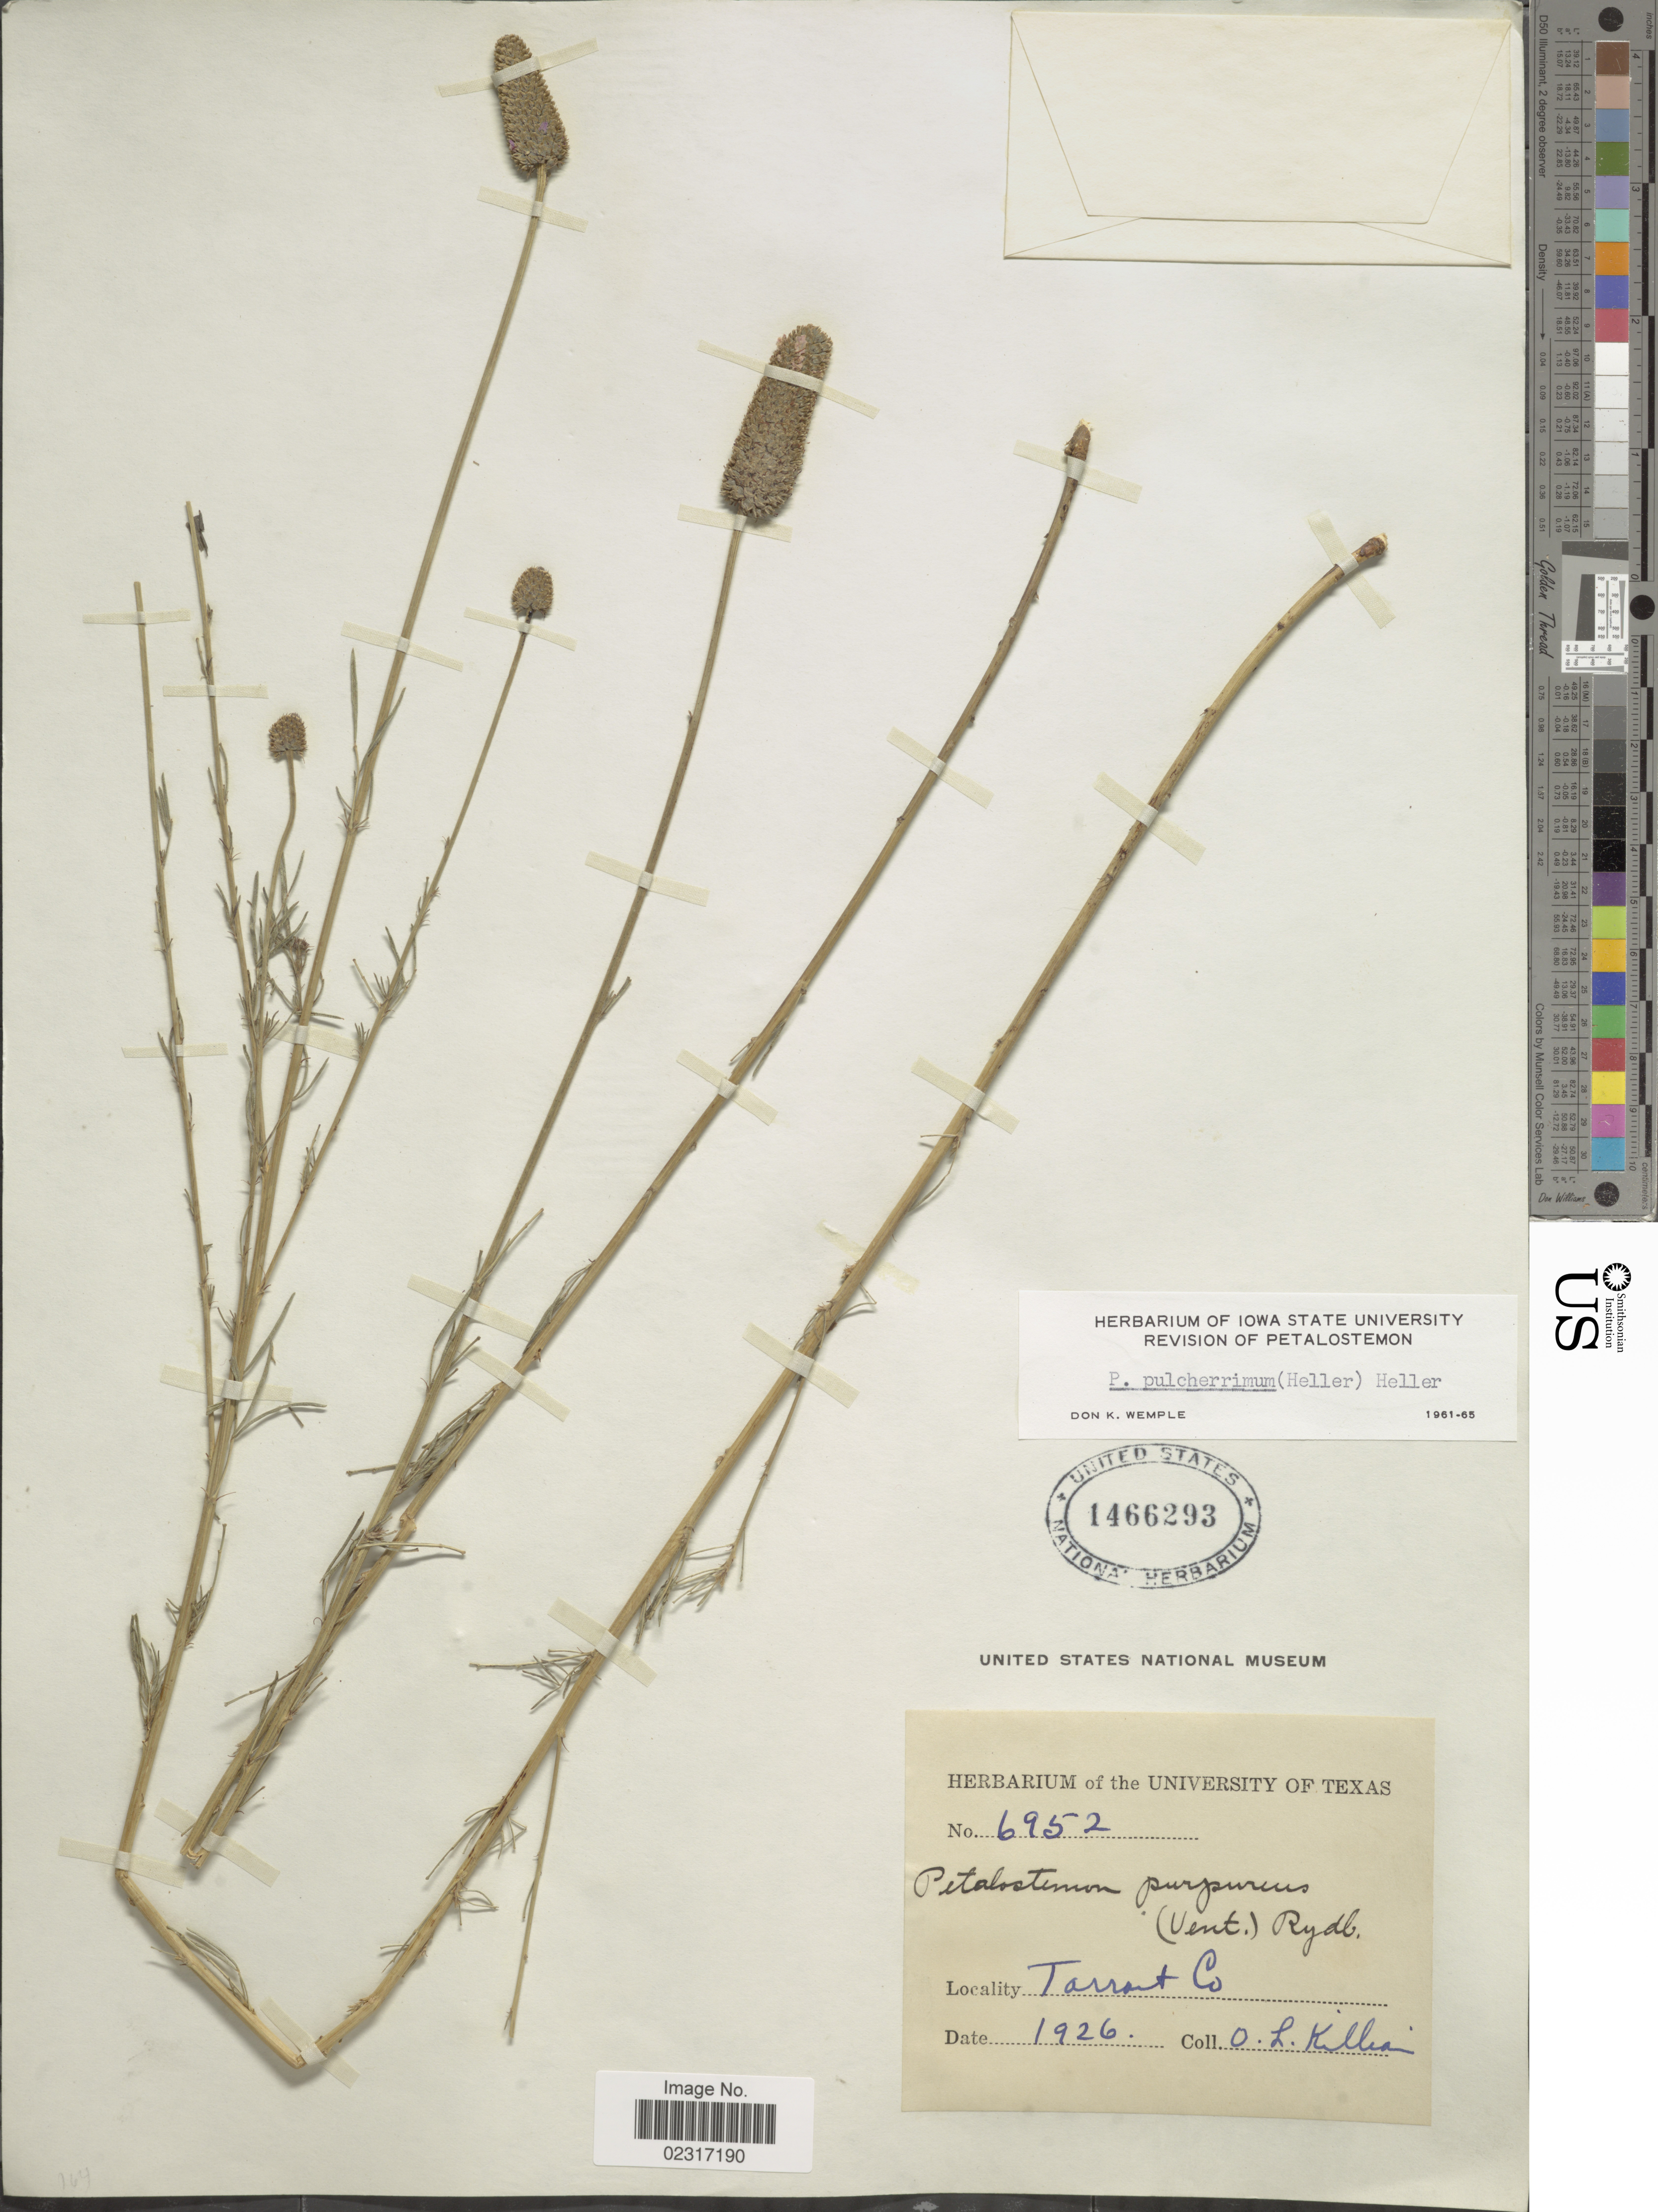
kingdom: Plantae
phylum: Tracheophyta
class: Magnoliopsida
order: Fabales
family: Fabaceae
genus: Dalea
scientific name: Dalea compacta var. pubescens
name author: (A. Gray) Barneby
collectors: O. Killian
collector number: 6952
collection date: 1926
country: United States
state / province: Texas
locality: Tarrant Co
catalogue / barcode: US 1466293